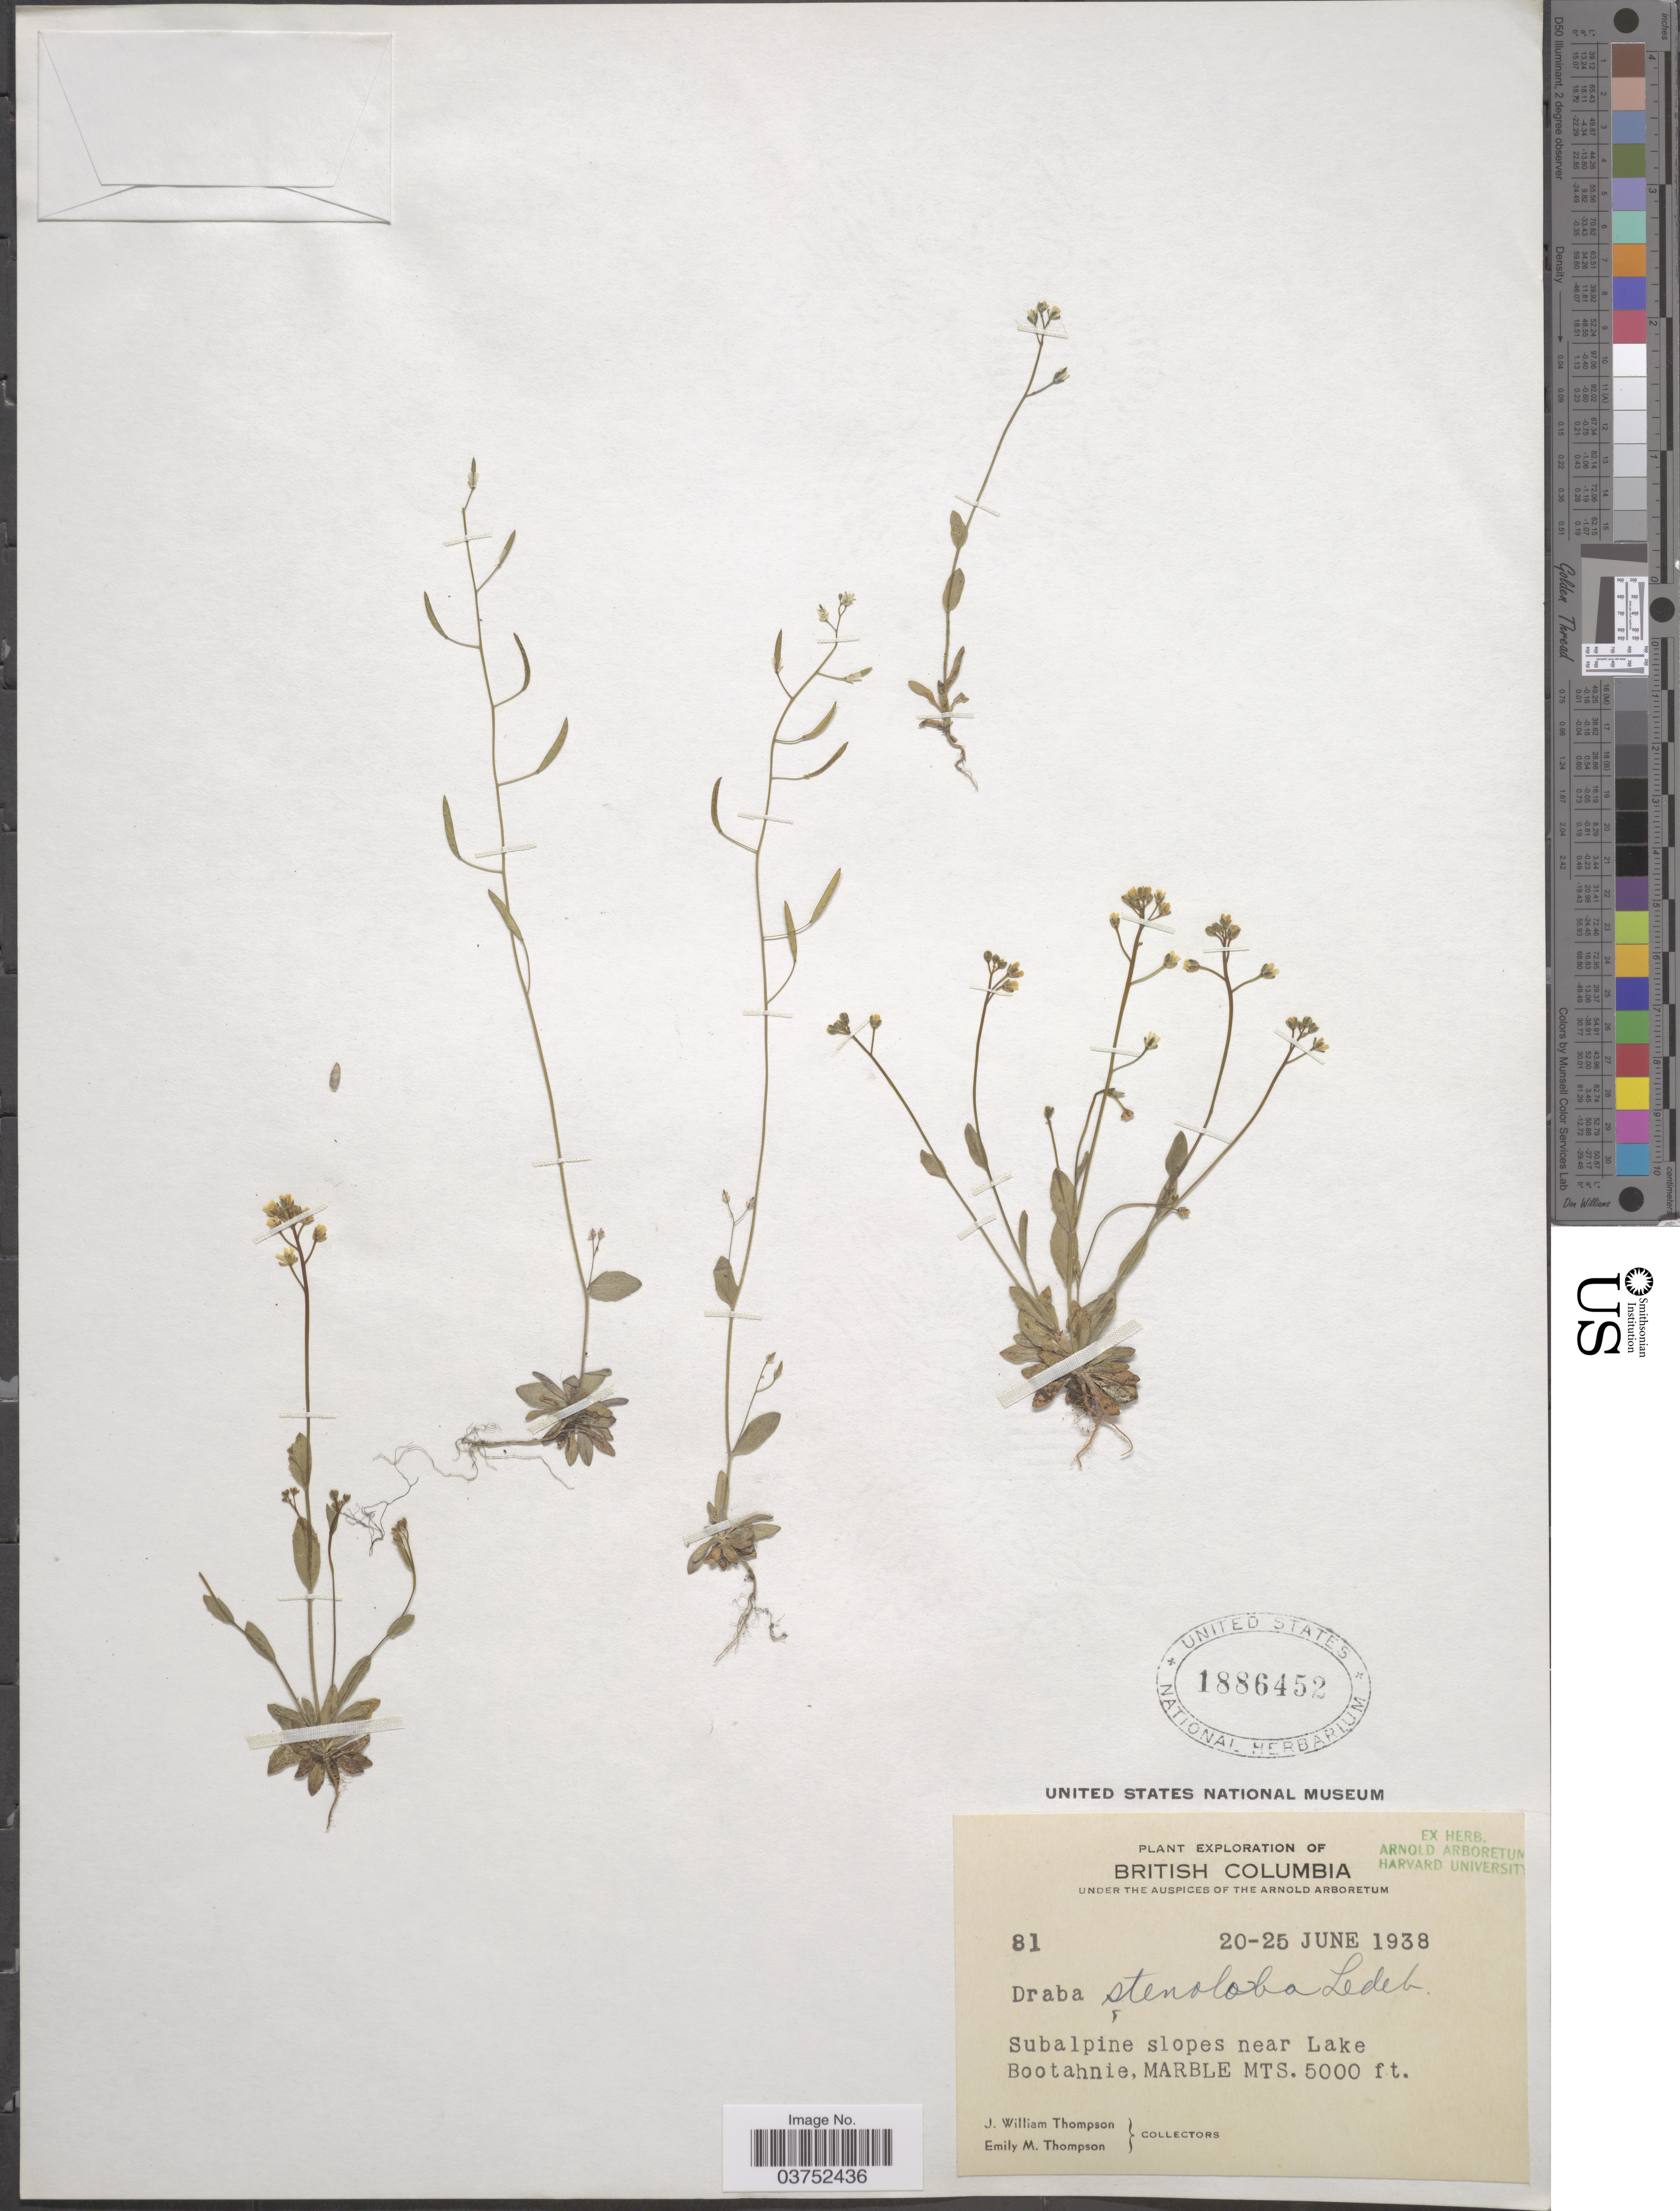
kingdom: Plantae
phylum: Tracheophyta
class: Magnoliopsida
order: Brassicales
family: Brassicaceae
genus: Draba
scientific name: Draba stenoloba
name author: Ledeb.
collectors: J. W. Thompson & E. M. Thompson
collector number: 81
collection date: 1938-06-20/1938-06-25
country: Canada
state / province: British Columbia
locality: Subalpine slopes near Lake Bootahnie, Marble Mts.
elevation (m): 1524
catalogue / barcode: US 1886452